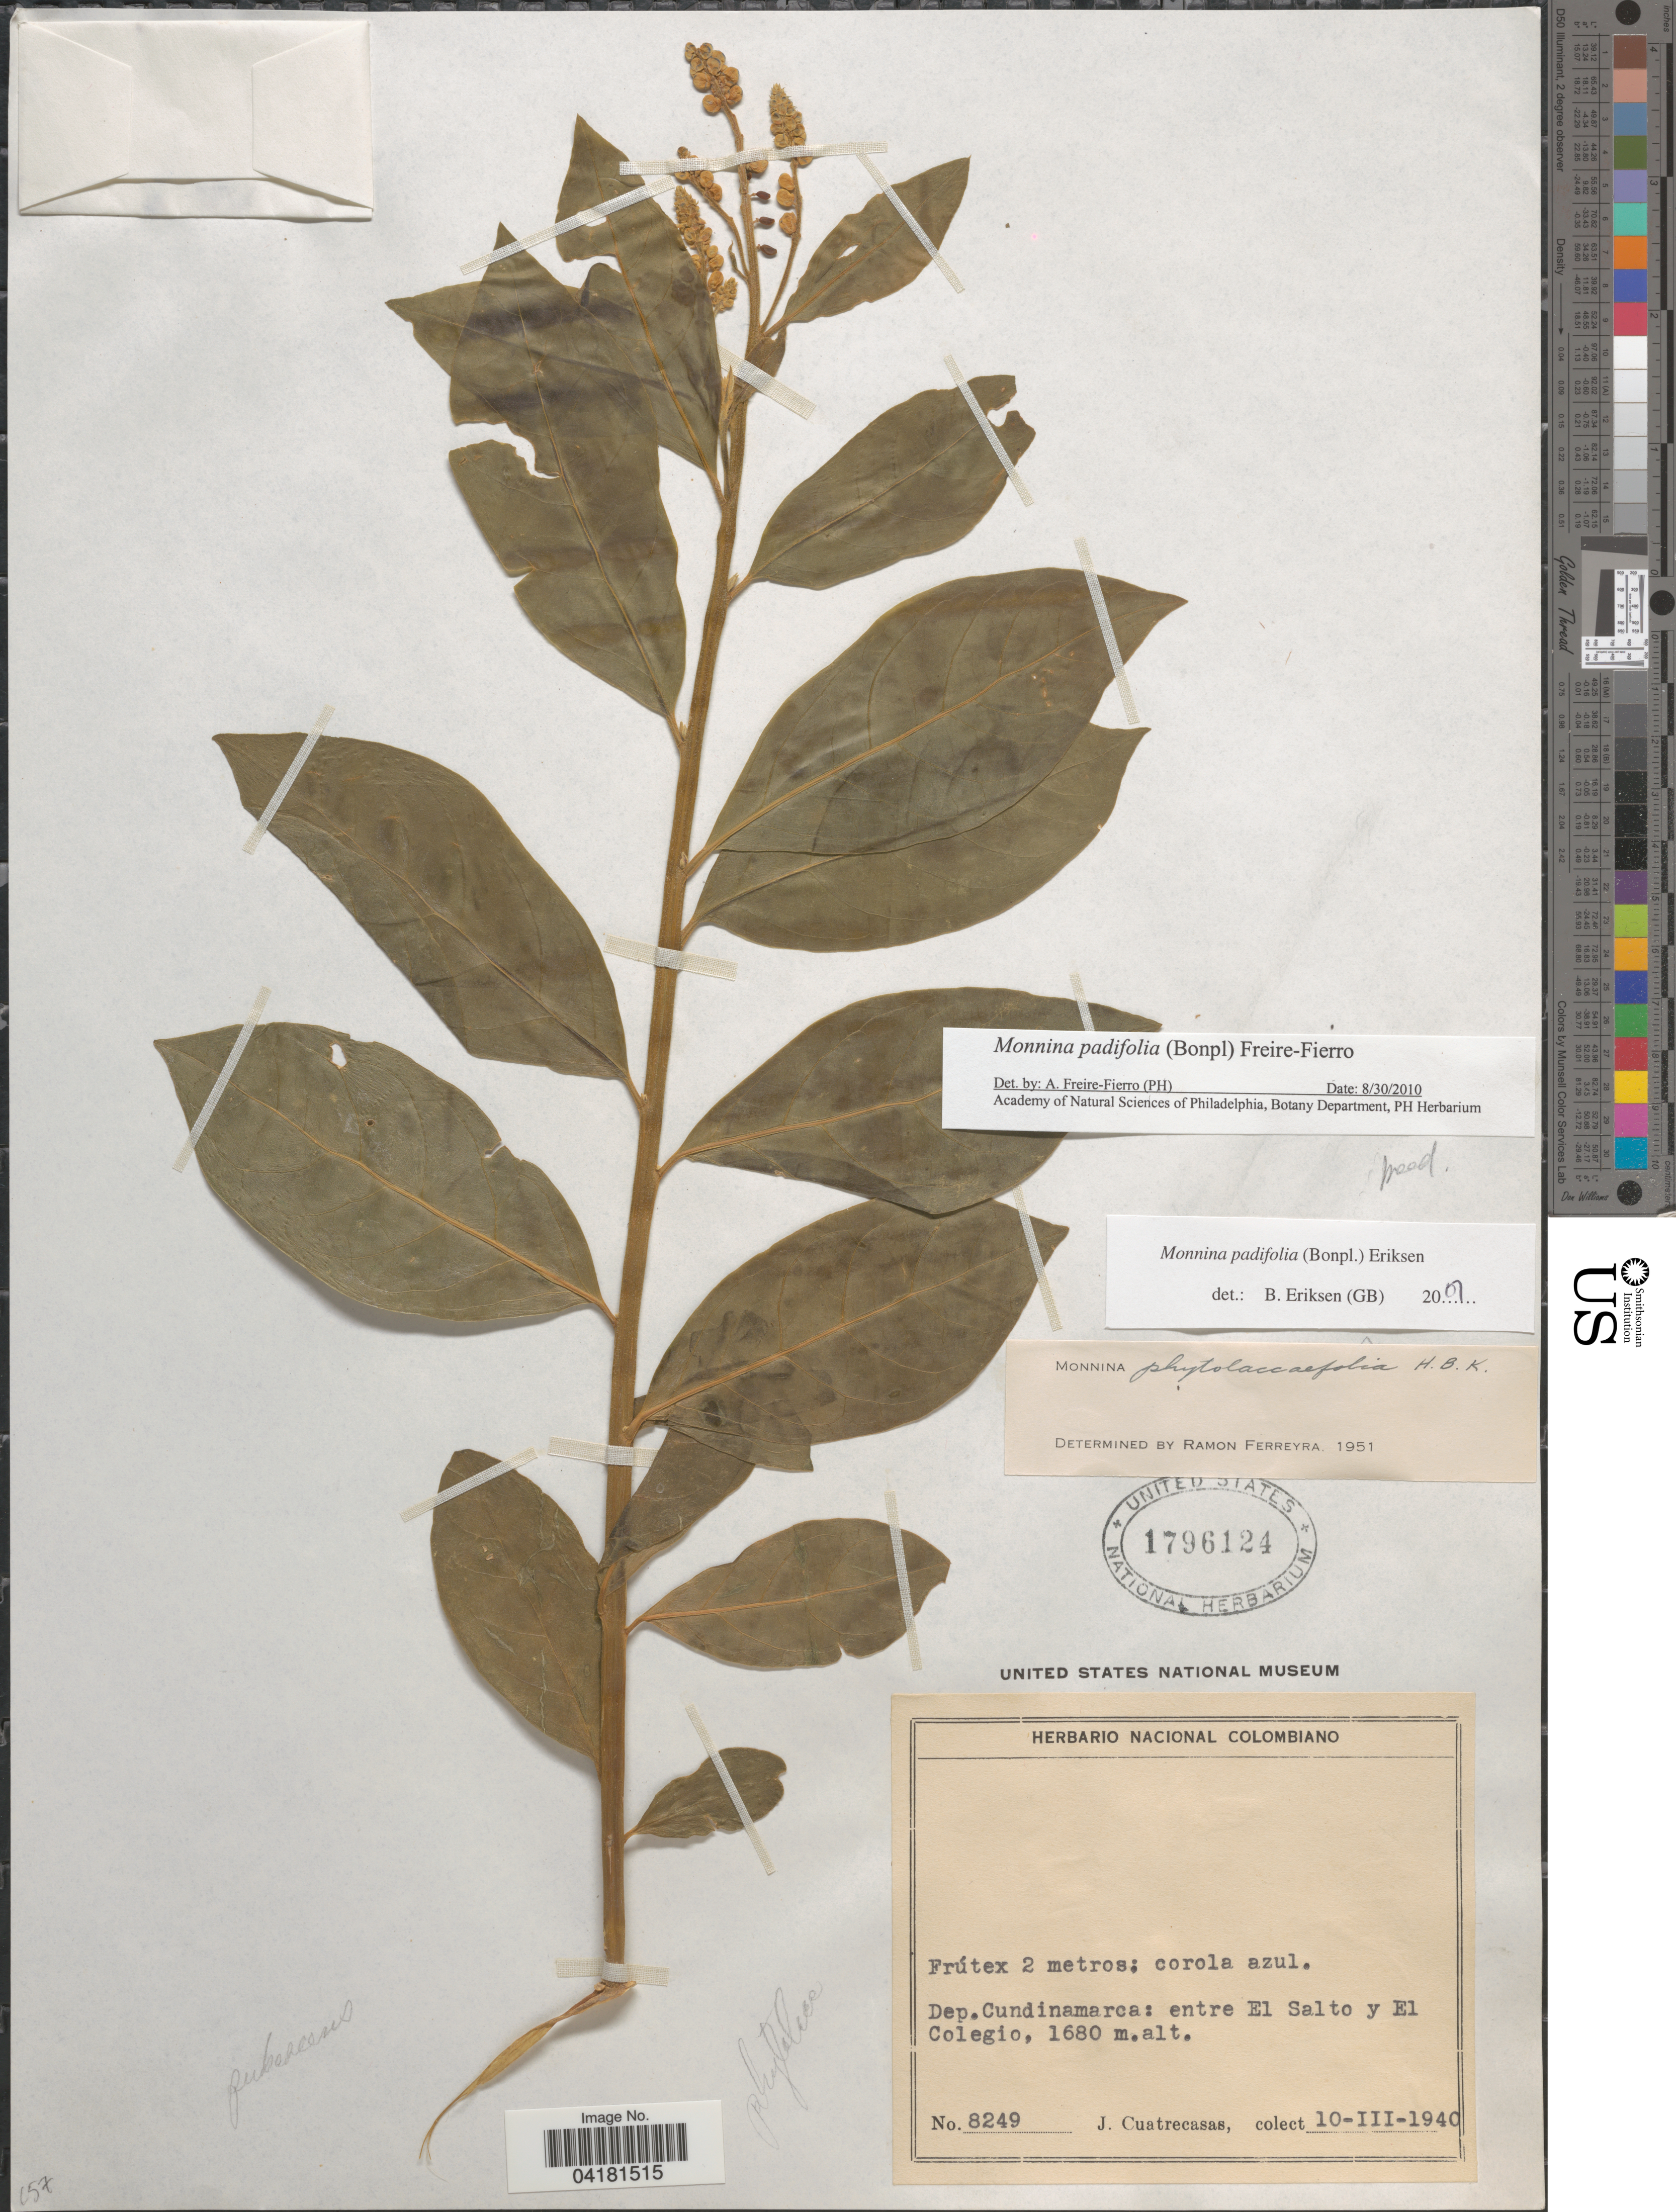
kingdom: Plantae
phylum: Tracheophyta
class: Magnoliopsida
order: Fabales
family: Polygalaceae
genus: Monnina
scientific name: Monnina padifolia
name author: (Bonpl.) Freire-Fierro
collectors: J. Cuatrecasas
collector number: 8249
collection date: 1940-03-10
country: Colombia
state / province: Cundinamarca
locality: Dep. Cundinamarca: entre El Salto y El Colegio.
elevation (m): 1680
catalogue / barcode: US 1796124